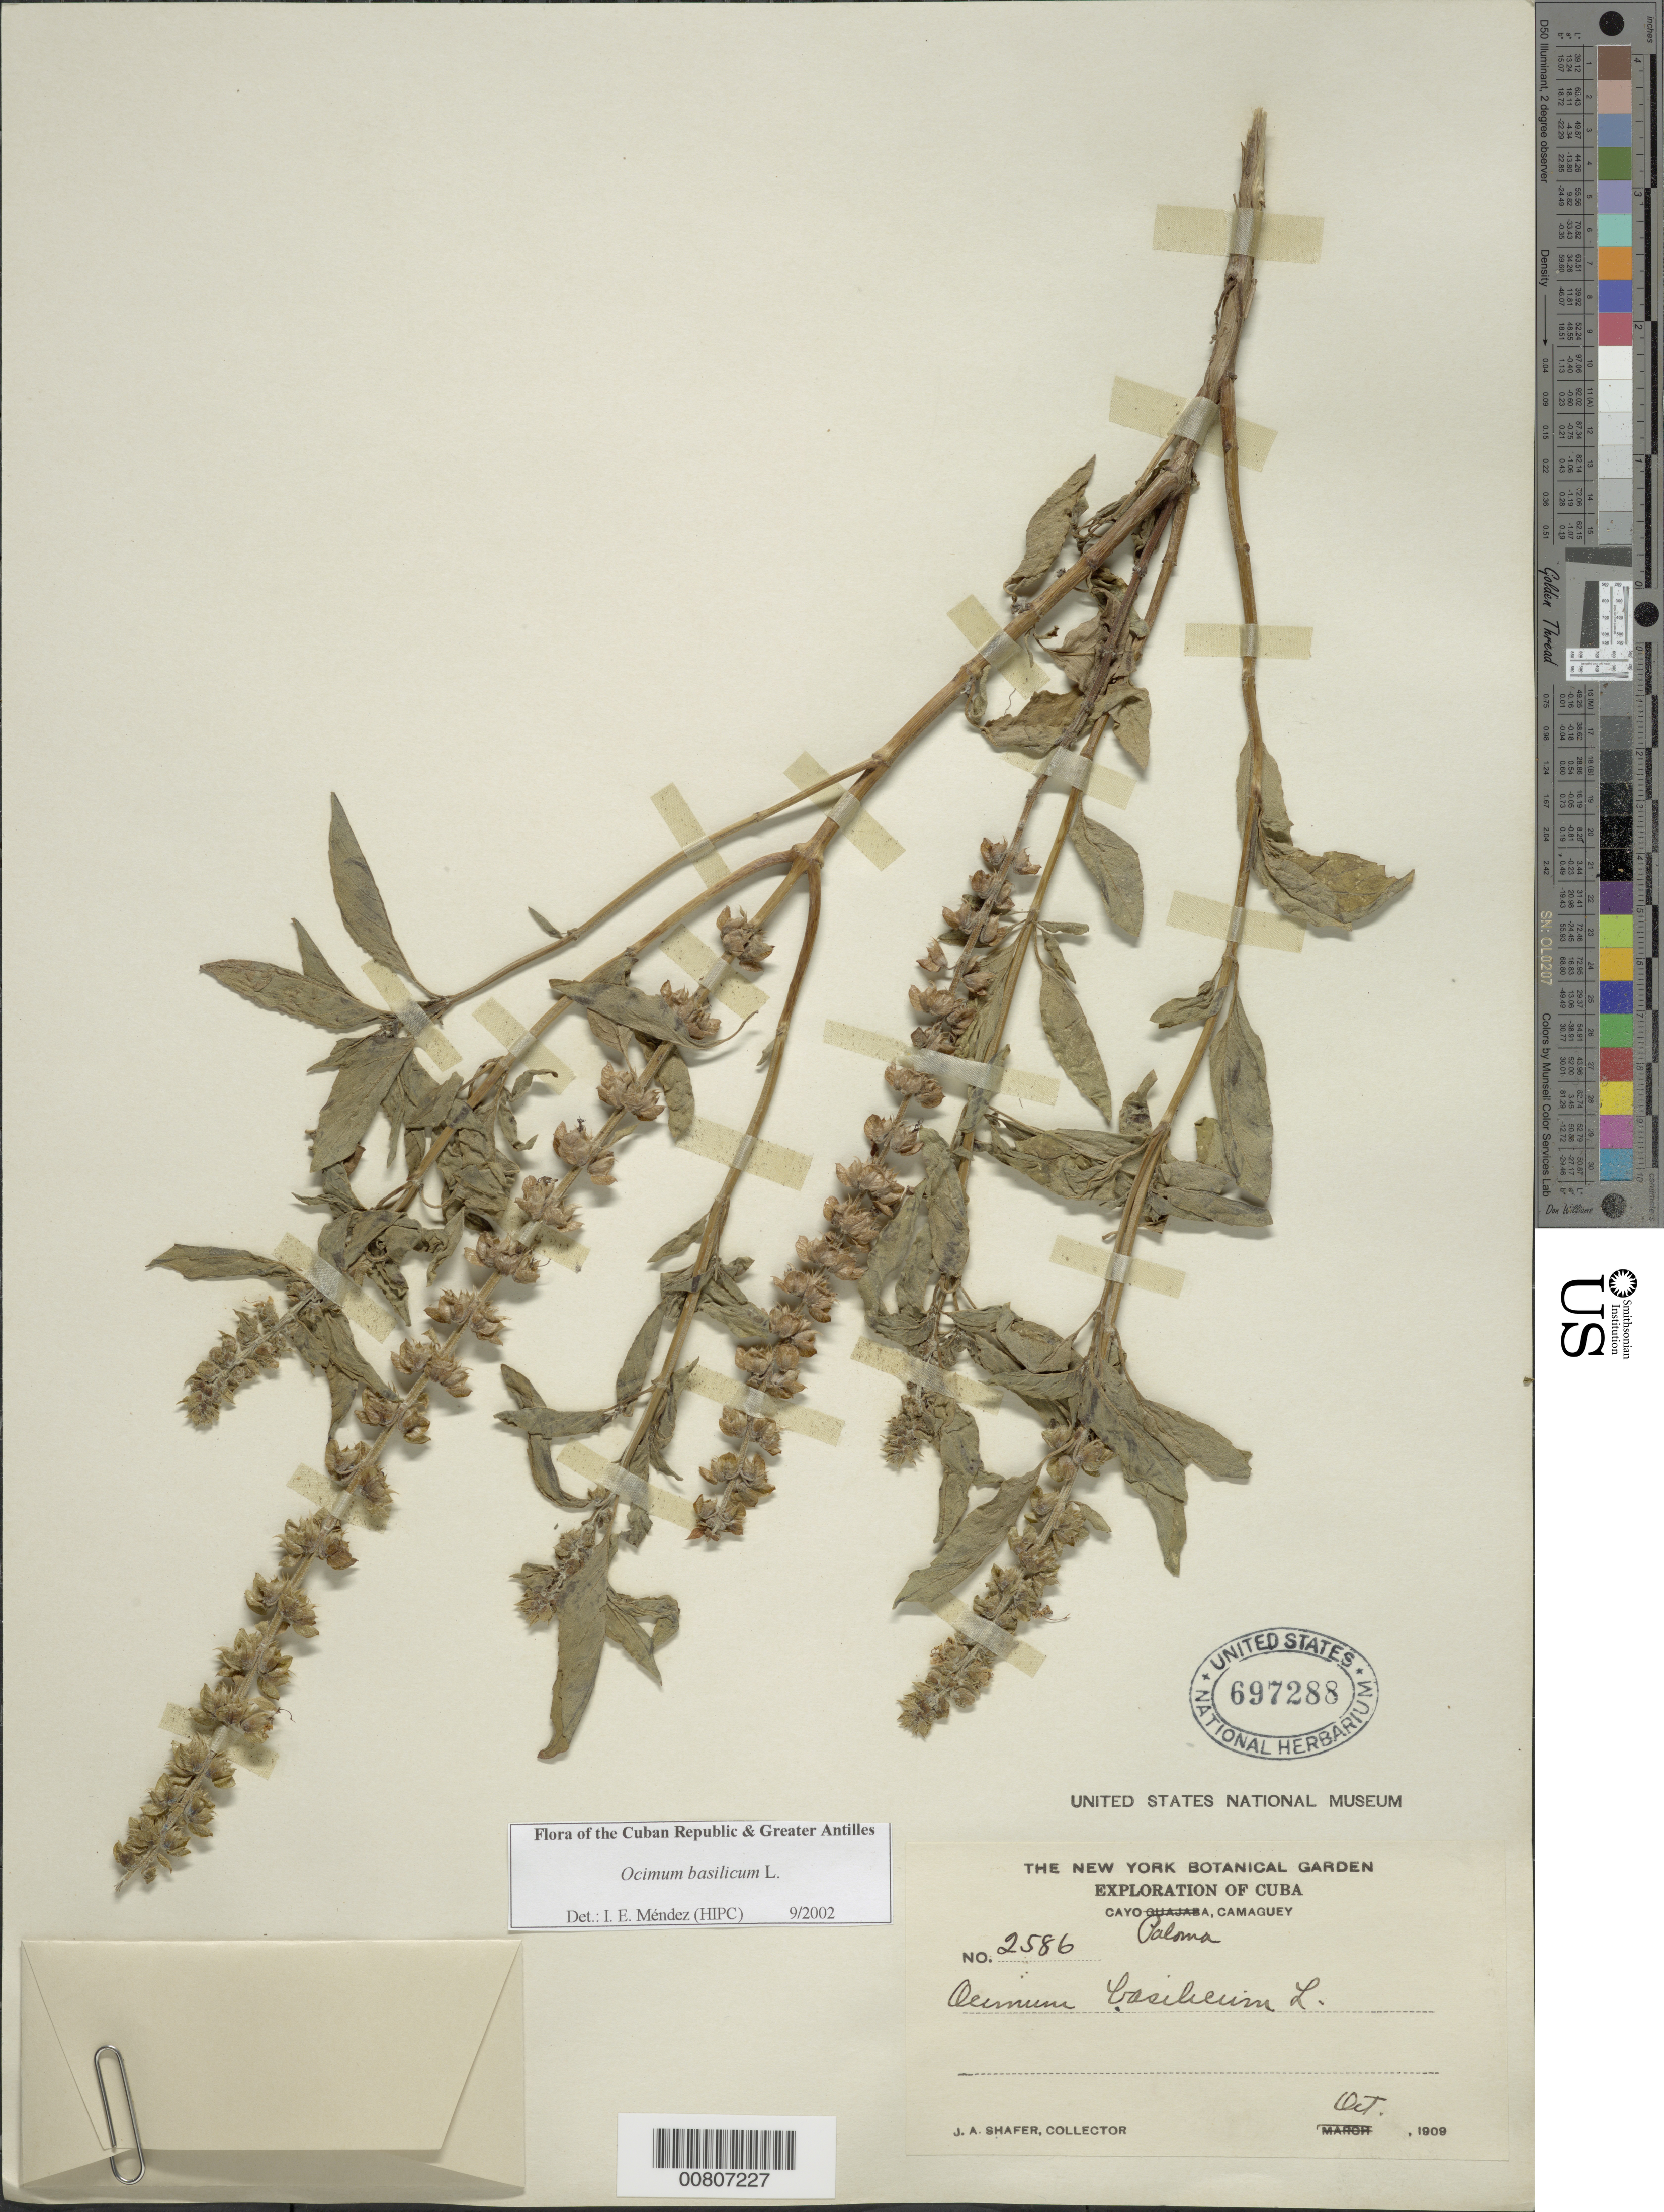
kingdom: Plantae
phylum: Tracheophyta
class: Magnoliopsida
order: Lamiales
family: Lamiaceae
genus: Ocimum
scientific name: Ocimum basilicum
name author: L.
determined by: Méndez, Isidro E., (HIPC)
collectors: J. A. Shafer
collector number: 2586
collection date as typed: Oct 1909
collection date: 1909-10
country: Cuba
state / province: Camagüey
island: Cuba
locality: Cayo Paloma, Camaguey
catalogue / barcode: US 697288